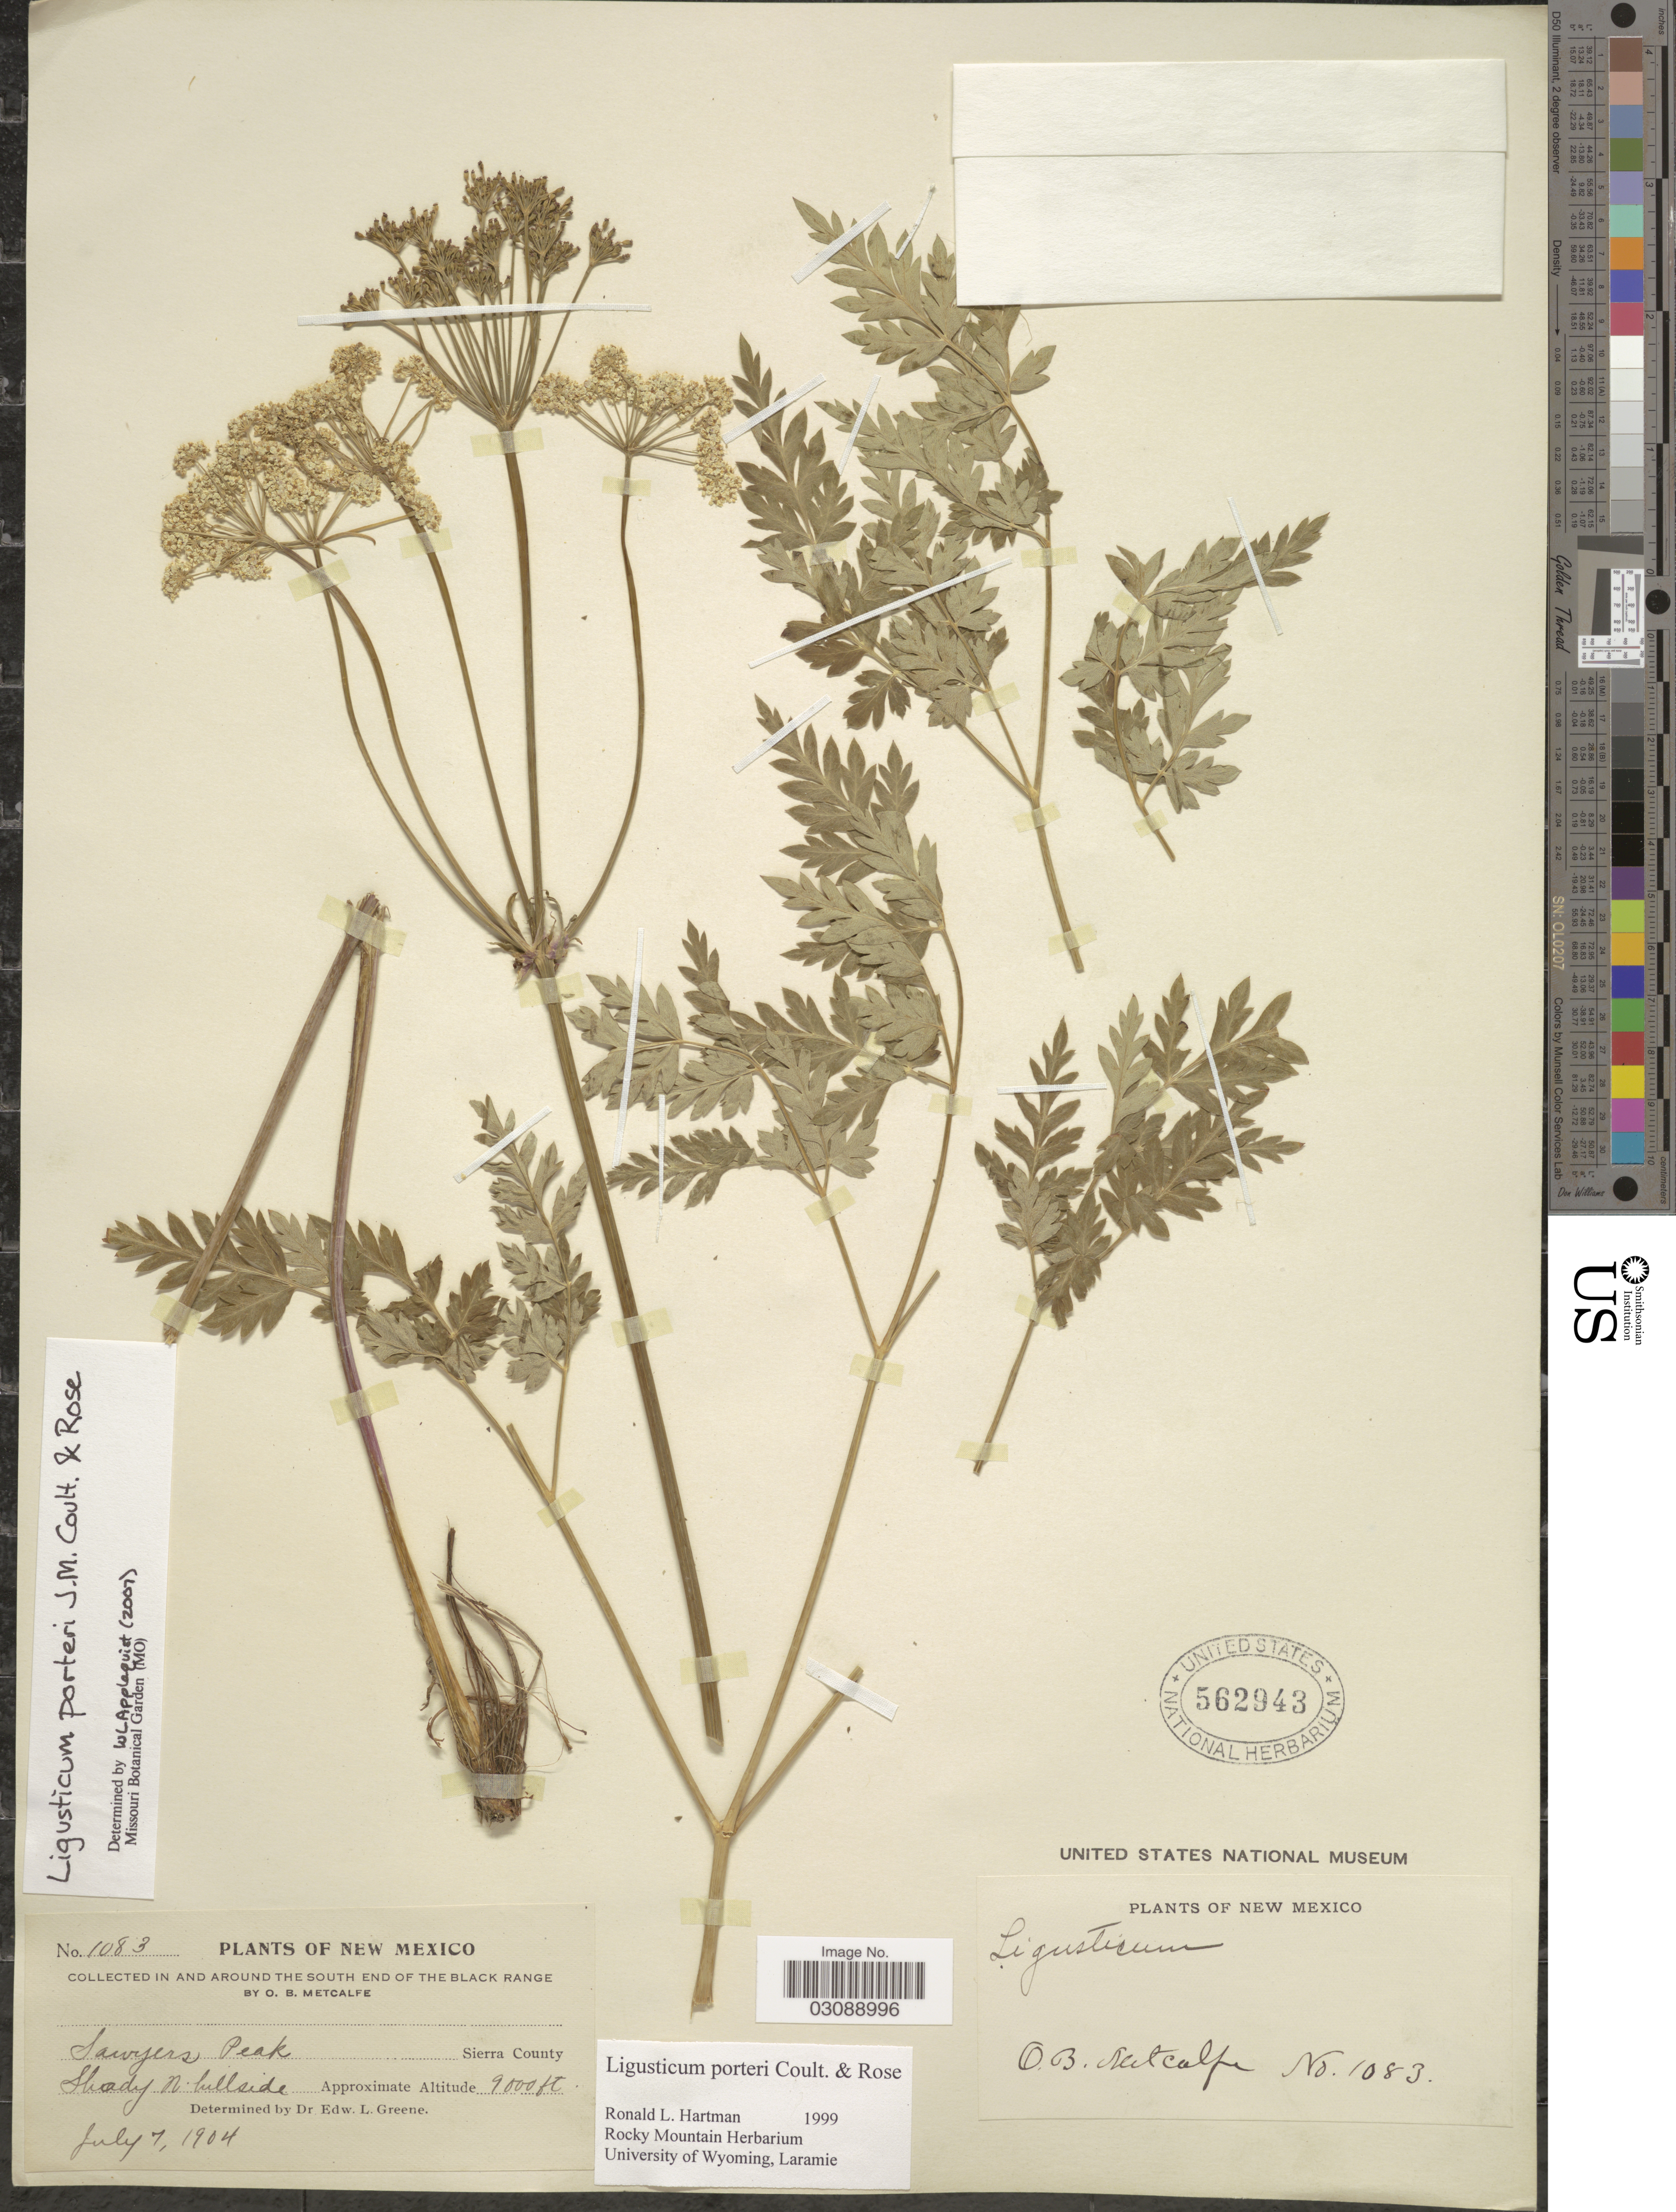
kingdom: Plantae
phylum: Tracheophyta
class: Magnoliopsida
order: Apiales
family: Apiaceae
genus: Ligusticum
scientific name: Ligusticum porteri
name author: J.M. Coult. & Rose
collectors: O. B. Metcalfe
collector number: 1083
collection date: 1904-07-07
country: United States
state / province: New Mexico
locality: In and around the south end of the Black range. Sawyers Peak, Sierra County. Shady N. hillside.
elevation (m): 2743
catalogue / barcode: US 562943